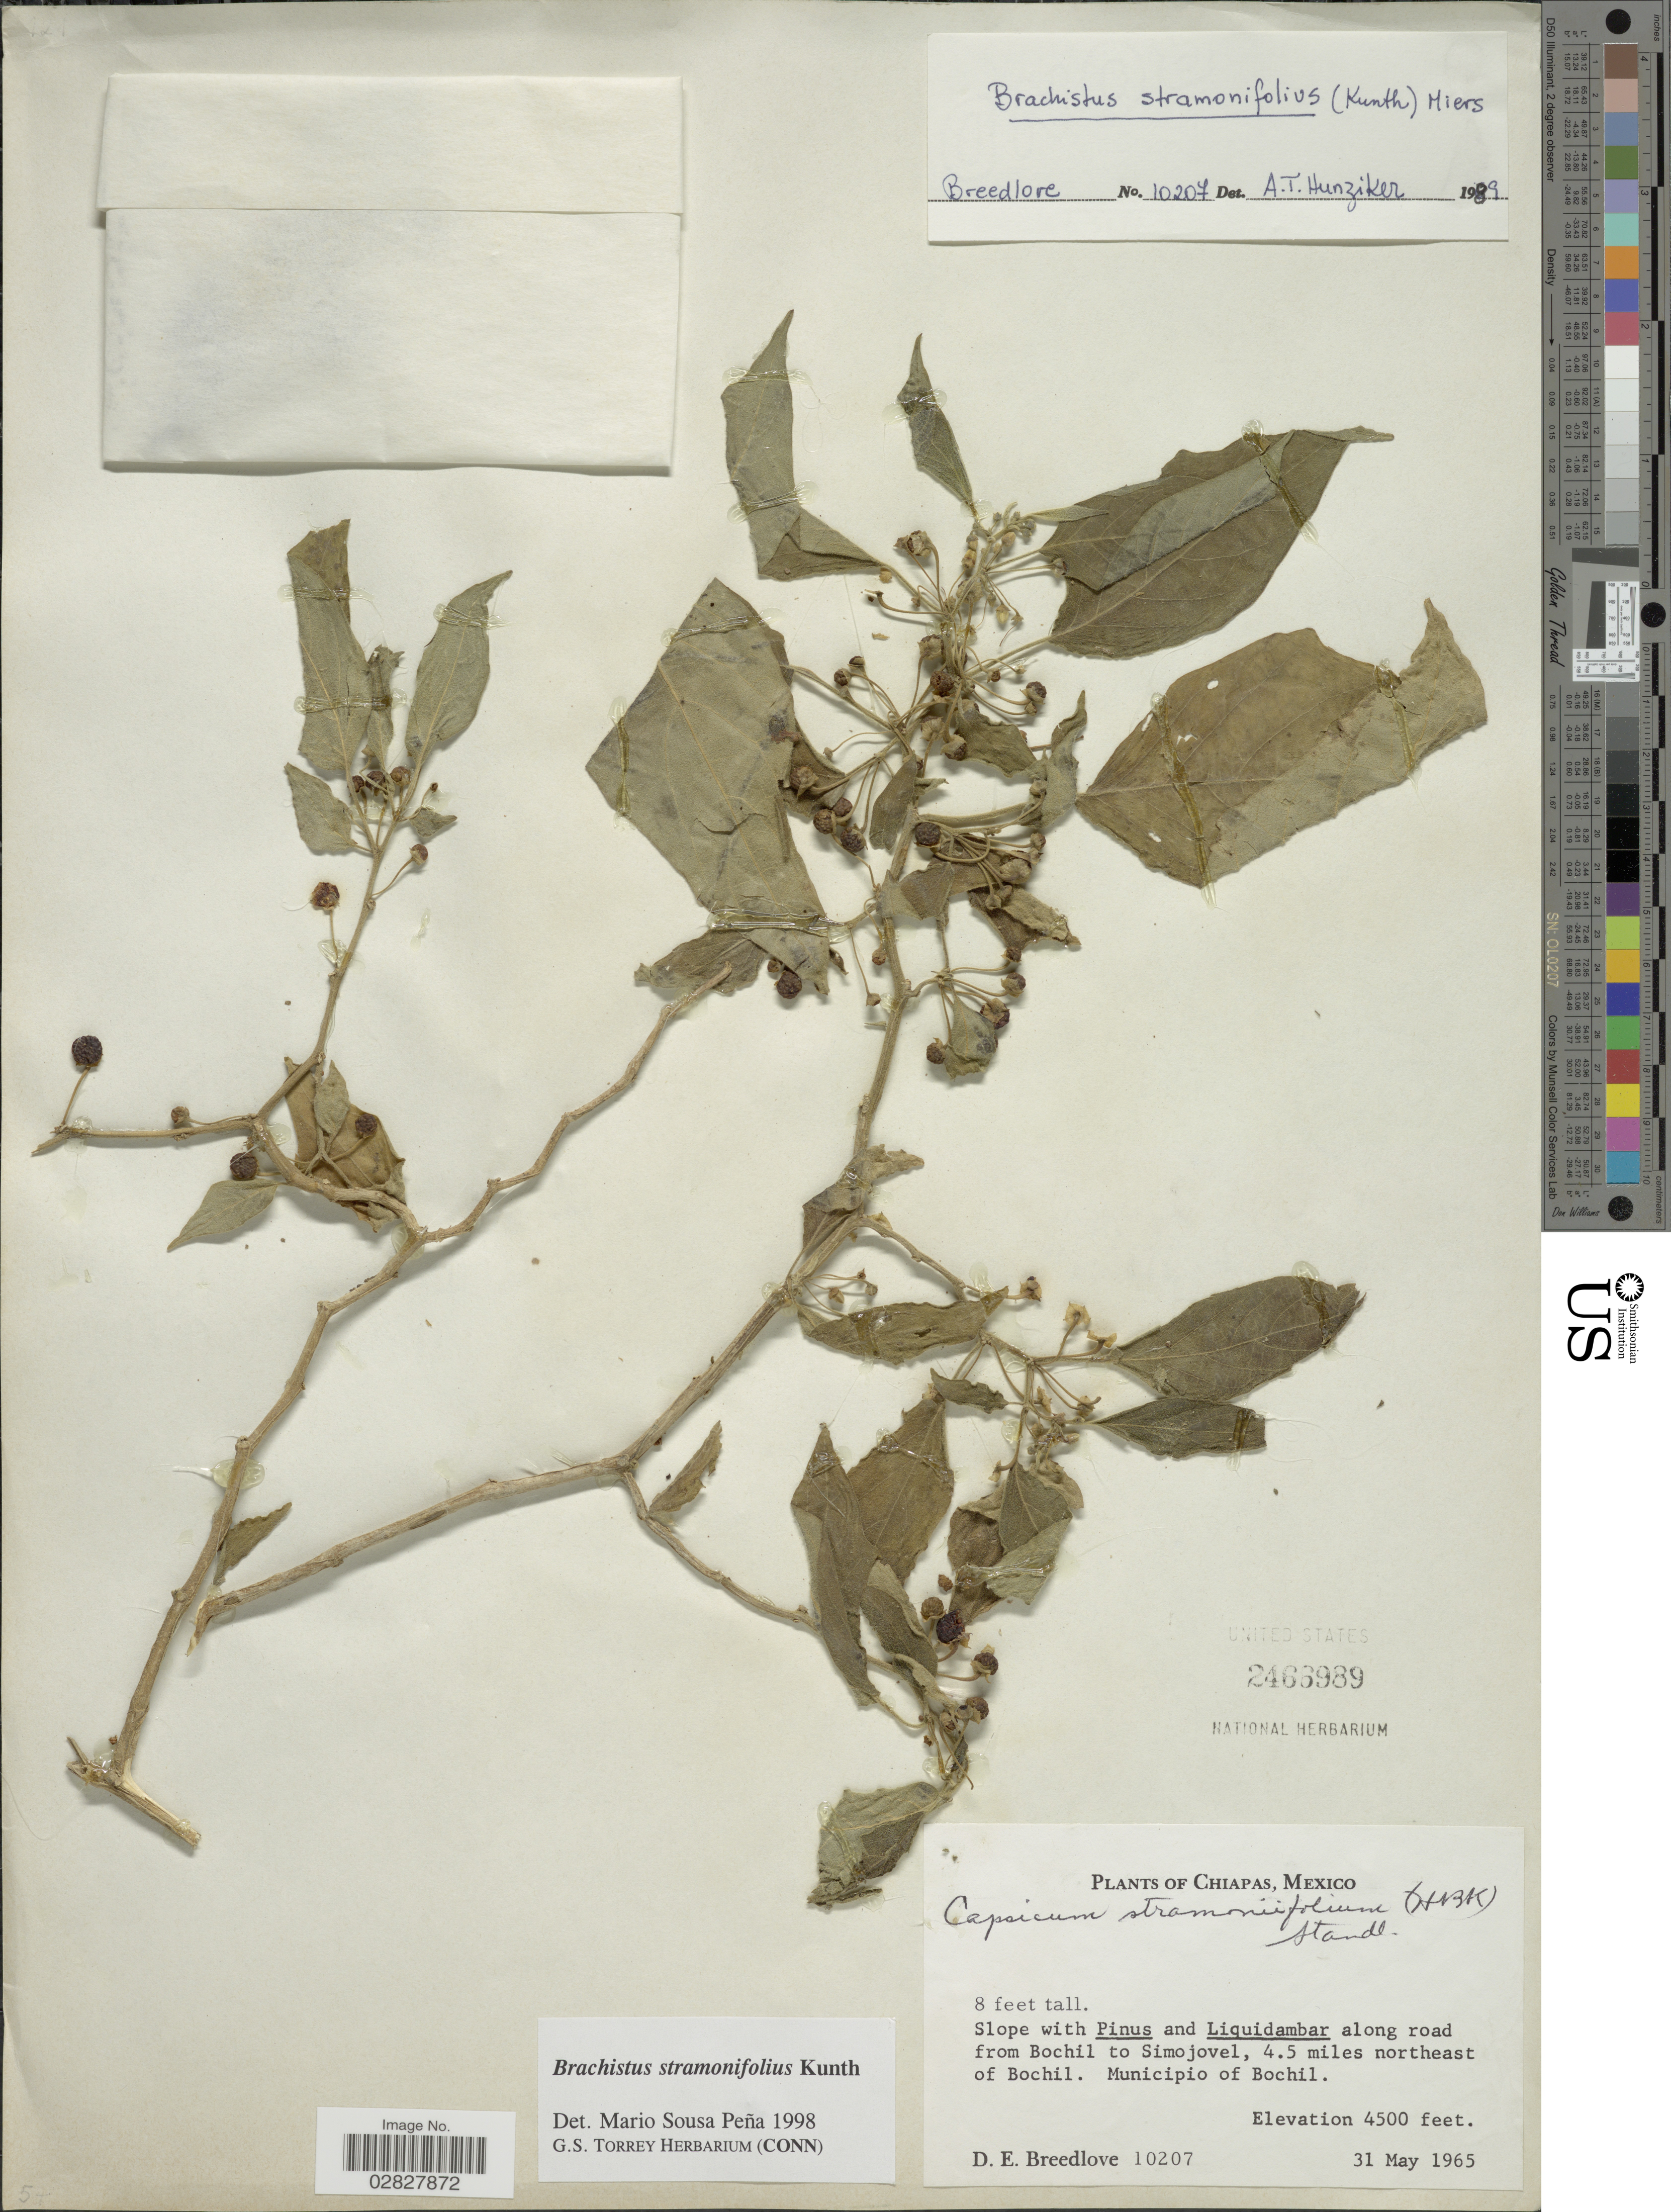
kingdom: Plantae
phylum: Tracheophyta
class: Magnoliopsida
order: Solanales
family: Solanaceae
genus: Brachistus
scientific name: Brachistus stramonifolius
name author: (Kunth) Miers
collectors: D. E. Breedlove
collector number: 10207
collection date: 1965-05-31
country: Mexico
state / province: Chiapas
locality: Along road from Bochil to Simojovel, 4.5 miles northeast of Bochil, Municipio of Bochil.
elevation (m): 1372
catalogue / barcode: US 2466989